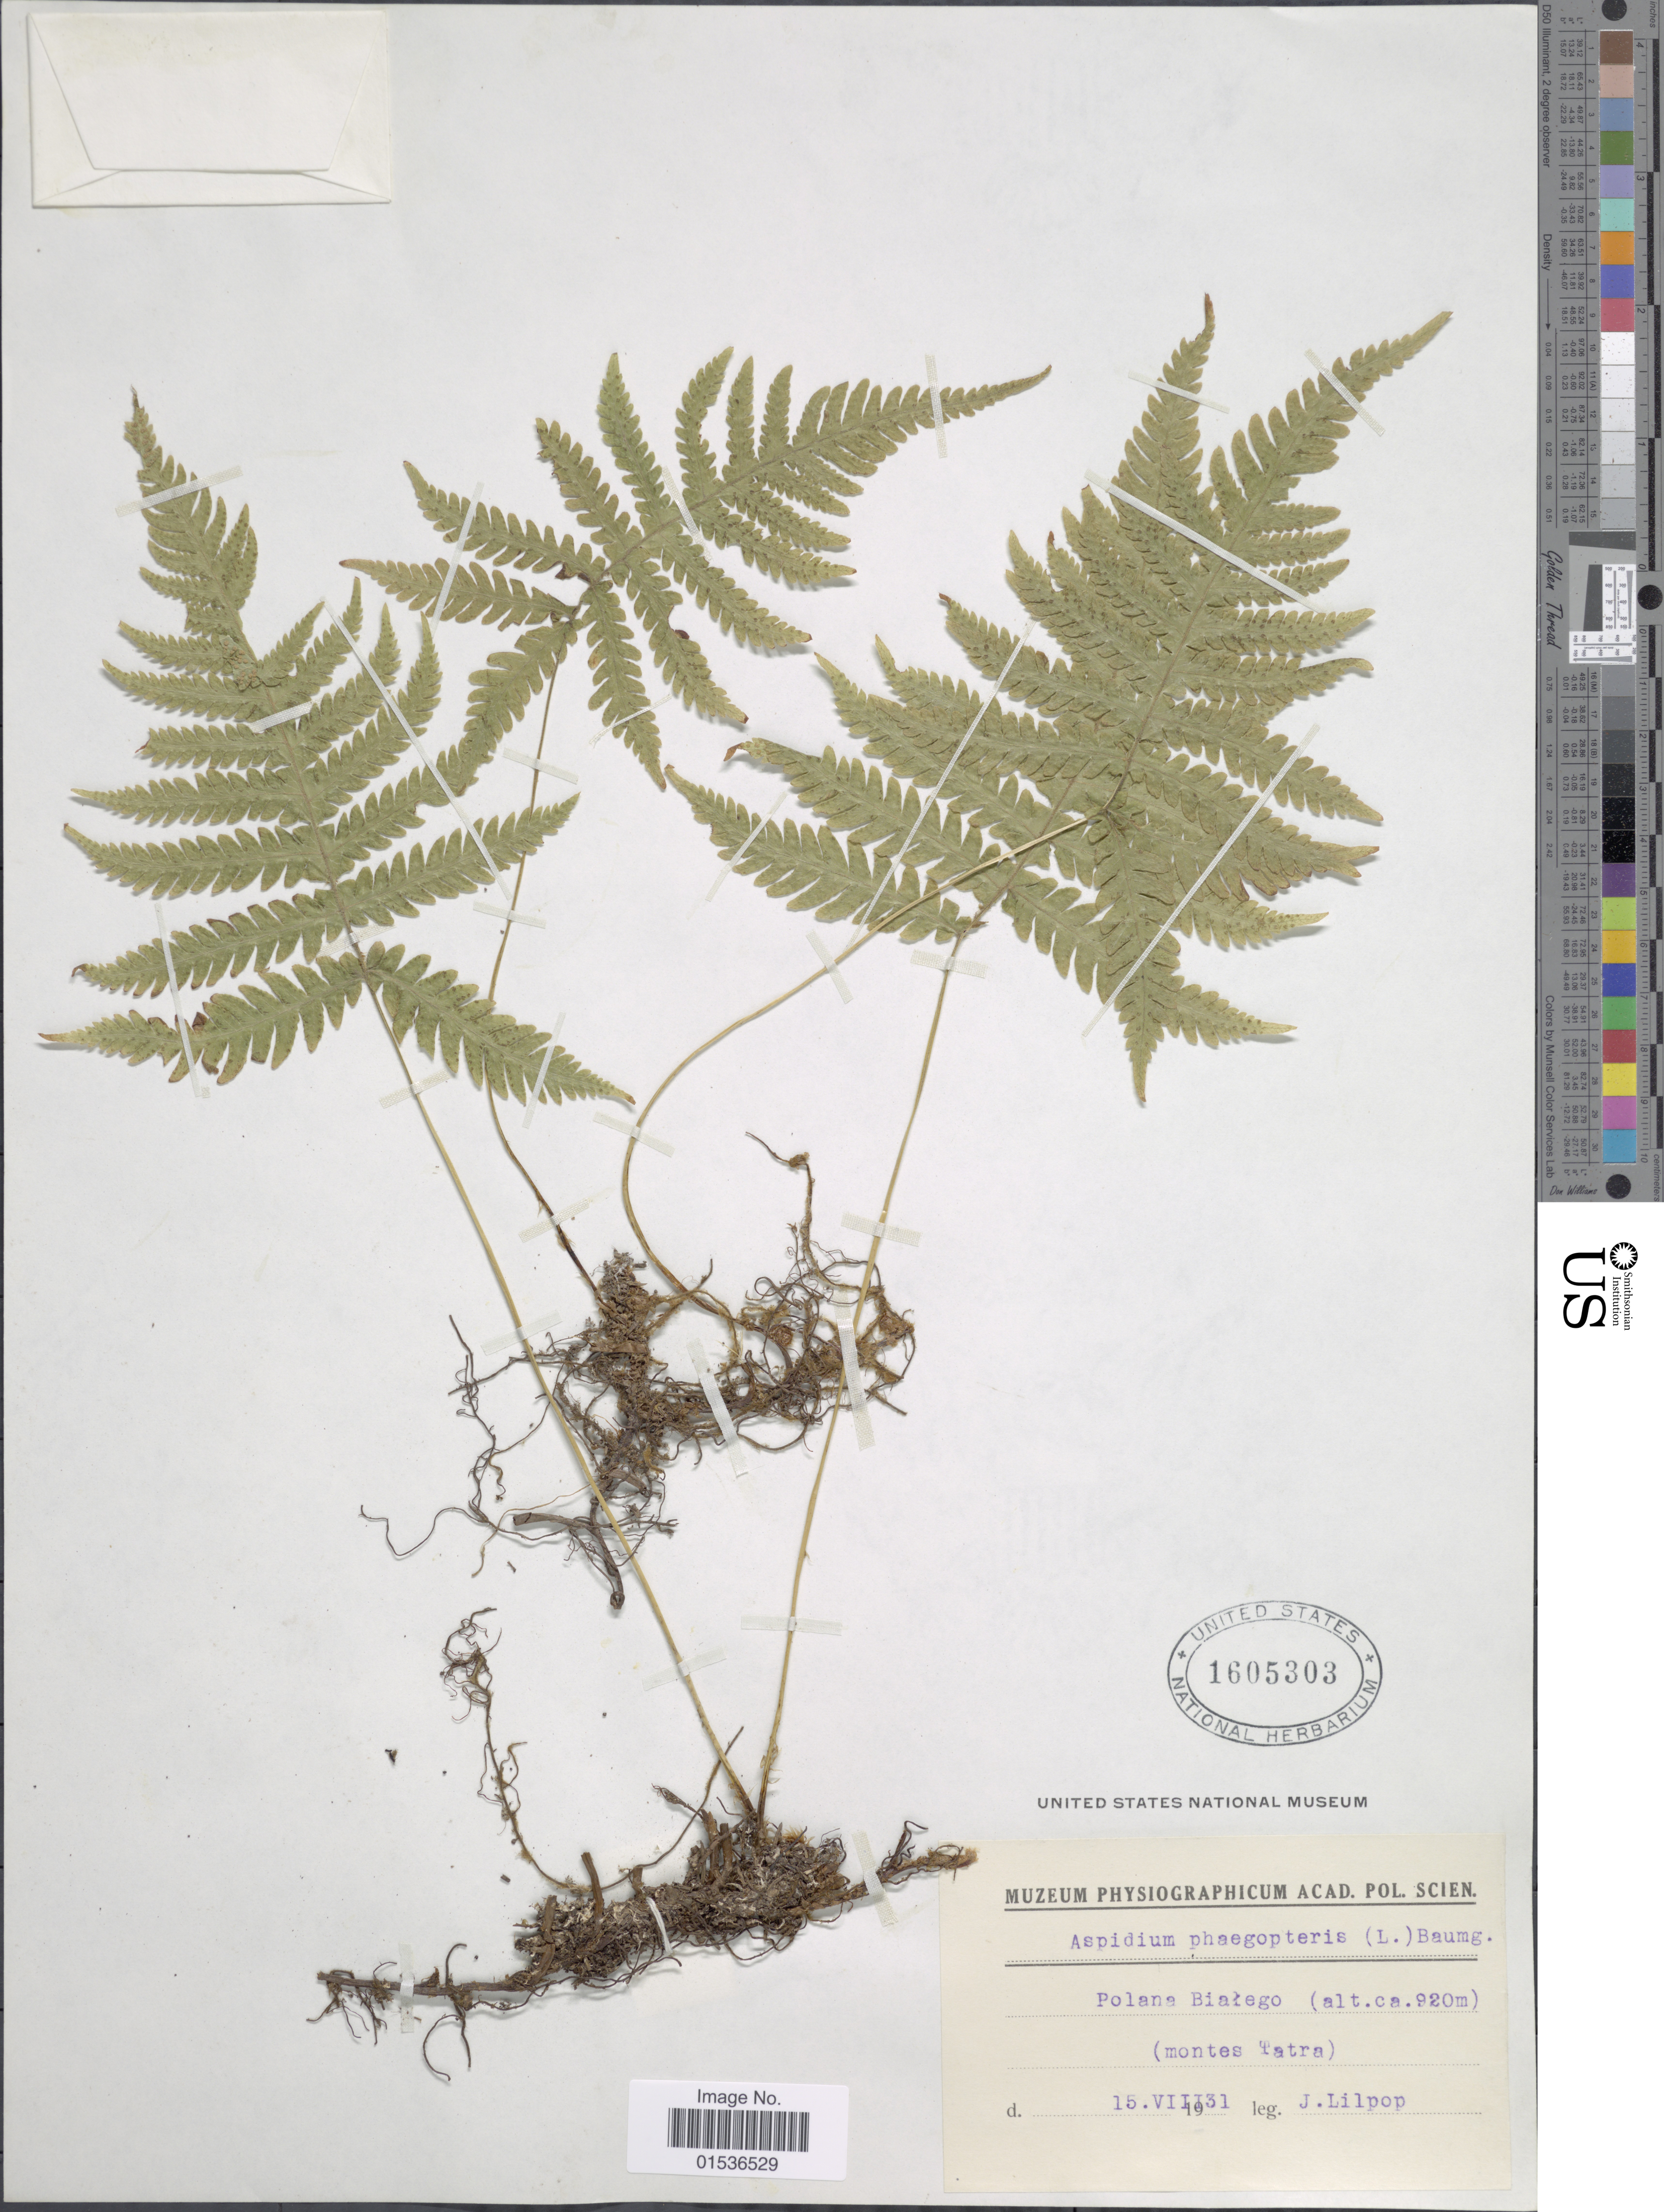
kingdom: Plantae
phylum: Tracheophyta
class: Polypodiopsida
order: Polypodiales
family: Thelypteridaceae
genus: Phegopteris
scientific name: Phegopteris connectilis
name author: (Michx.) Watt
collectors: J. Lilpop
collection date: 1931-08-15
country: Poland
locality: Polana Bialego, (montes Tatra)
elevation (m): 920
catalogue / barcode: US 1605303